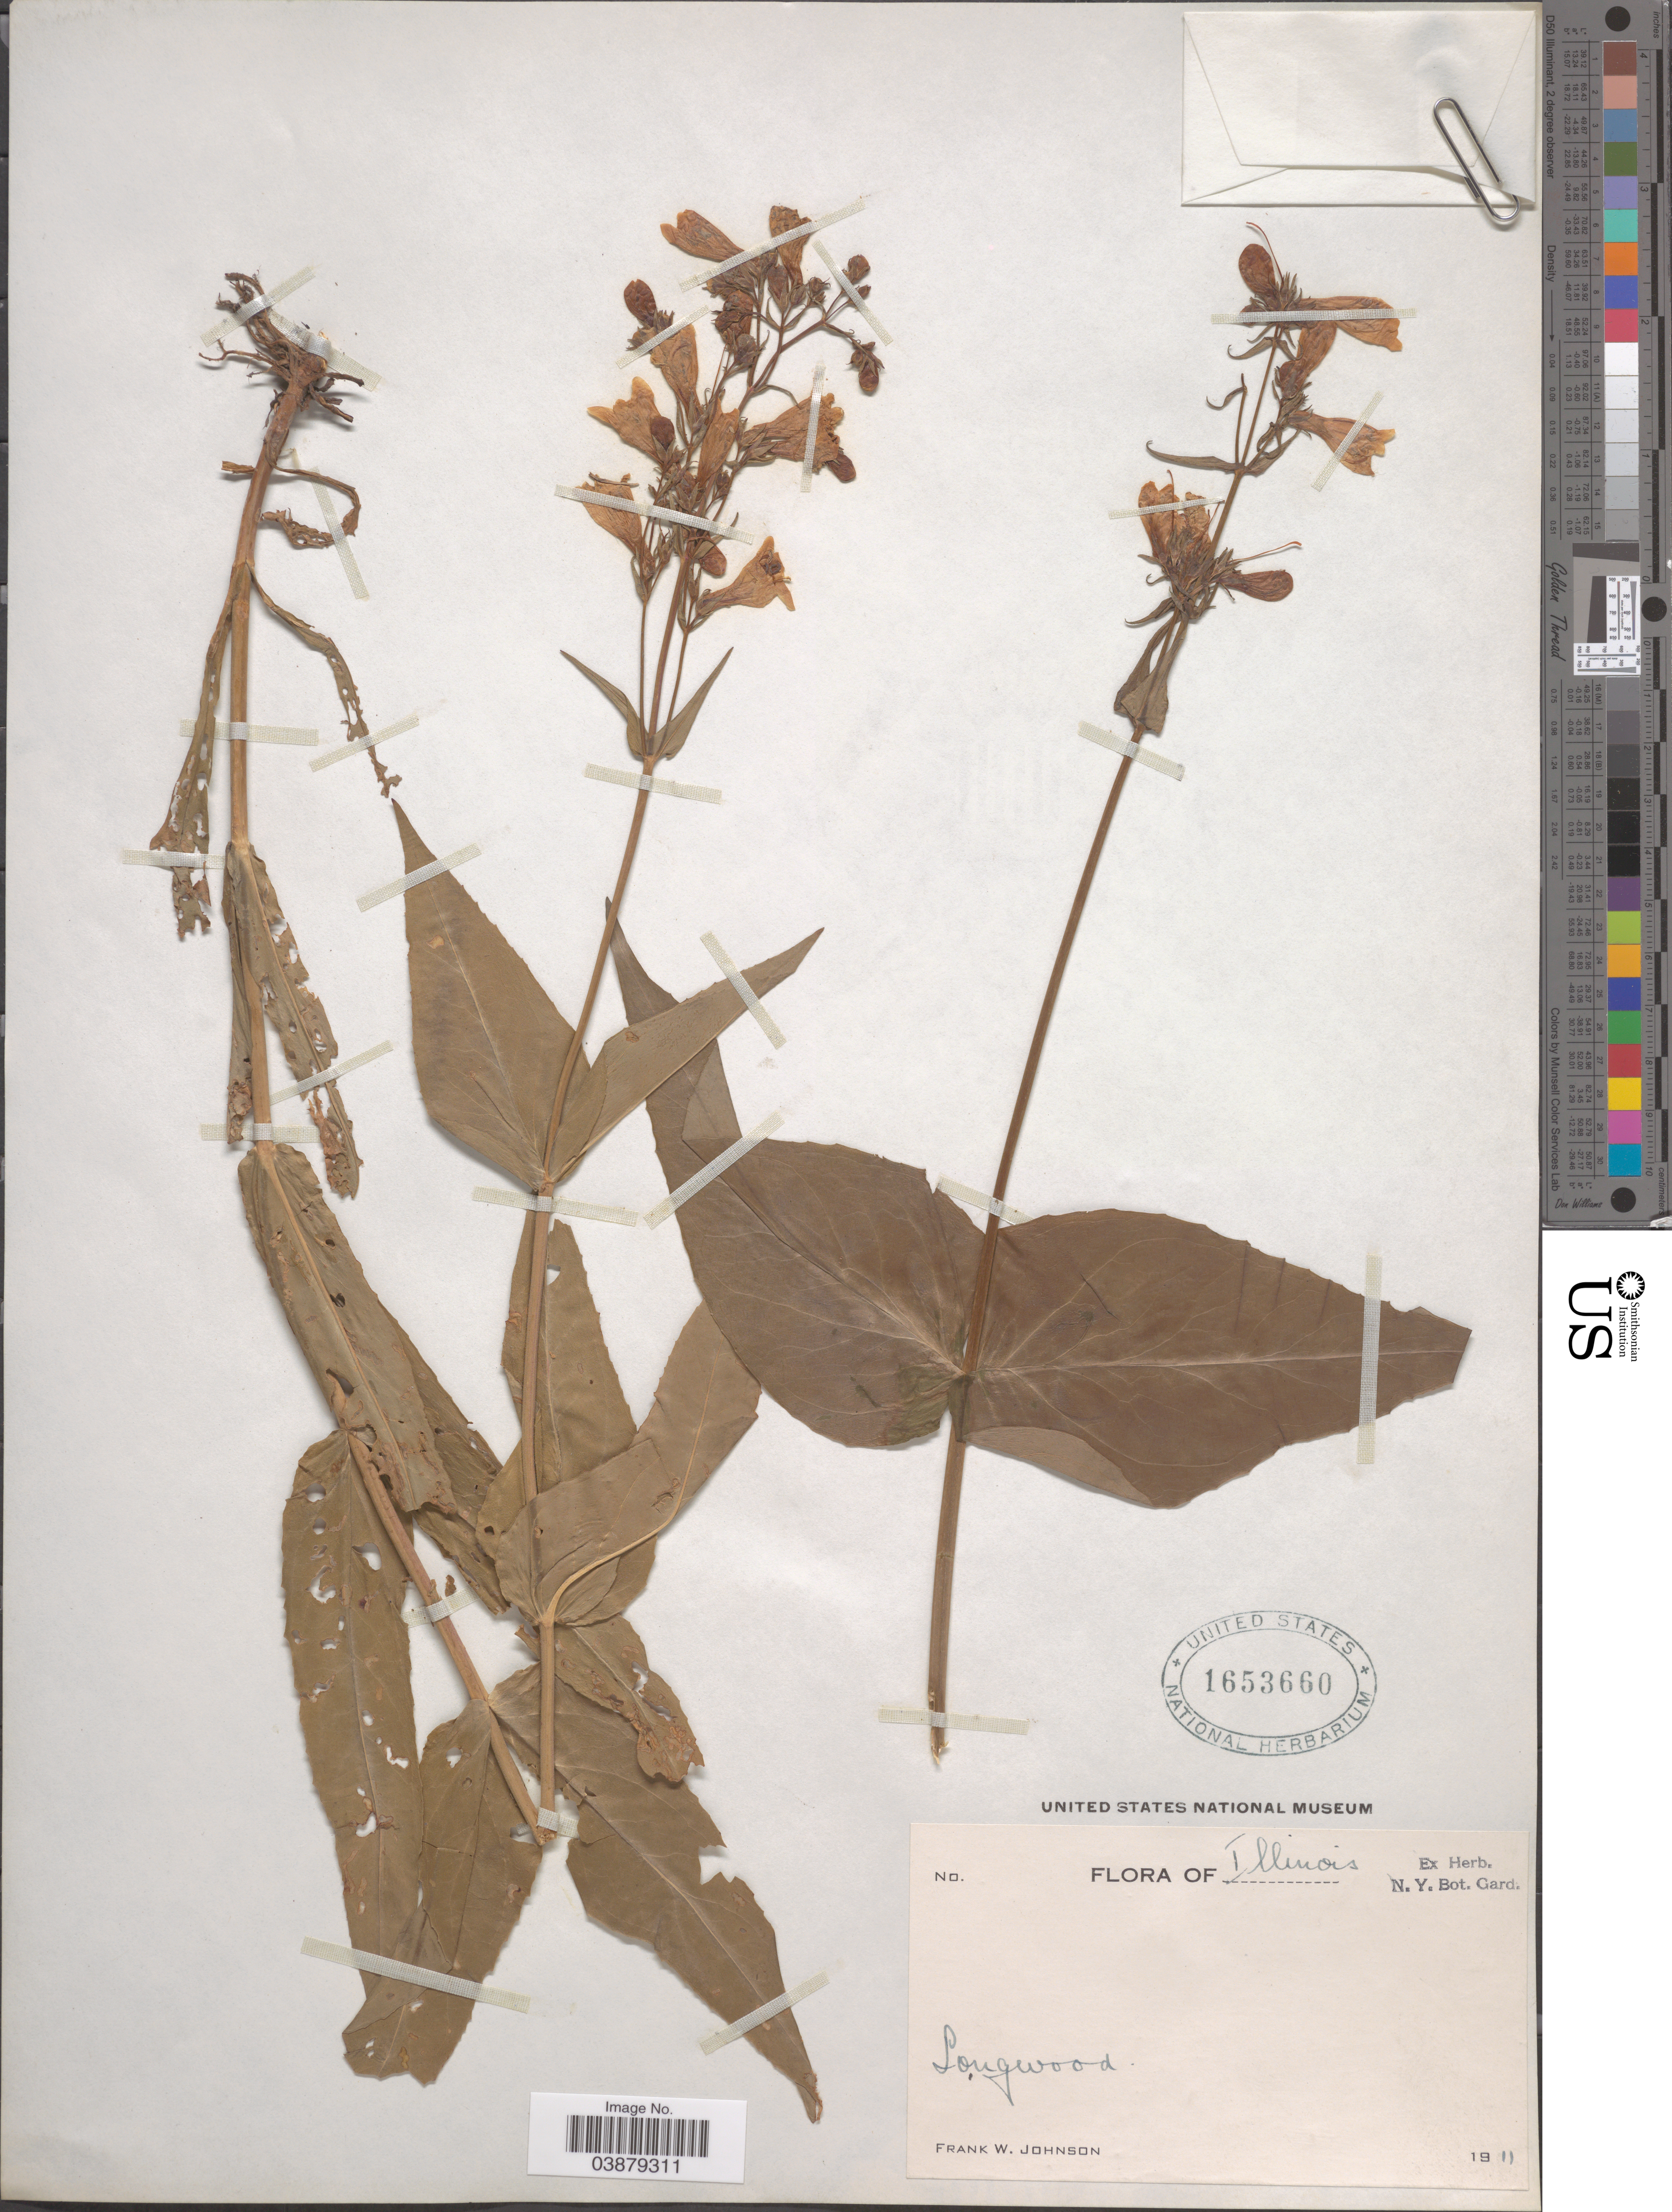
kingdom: Plantae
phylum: Tracheophyta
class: Magnoliopsida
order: Lamiales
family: Plantaginaceae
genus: Penstemon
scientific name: Penstemon sp.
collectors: F. W. Johnson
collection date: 1911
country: United States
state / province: Illinois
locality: Longwood.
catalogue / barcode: US 1653660